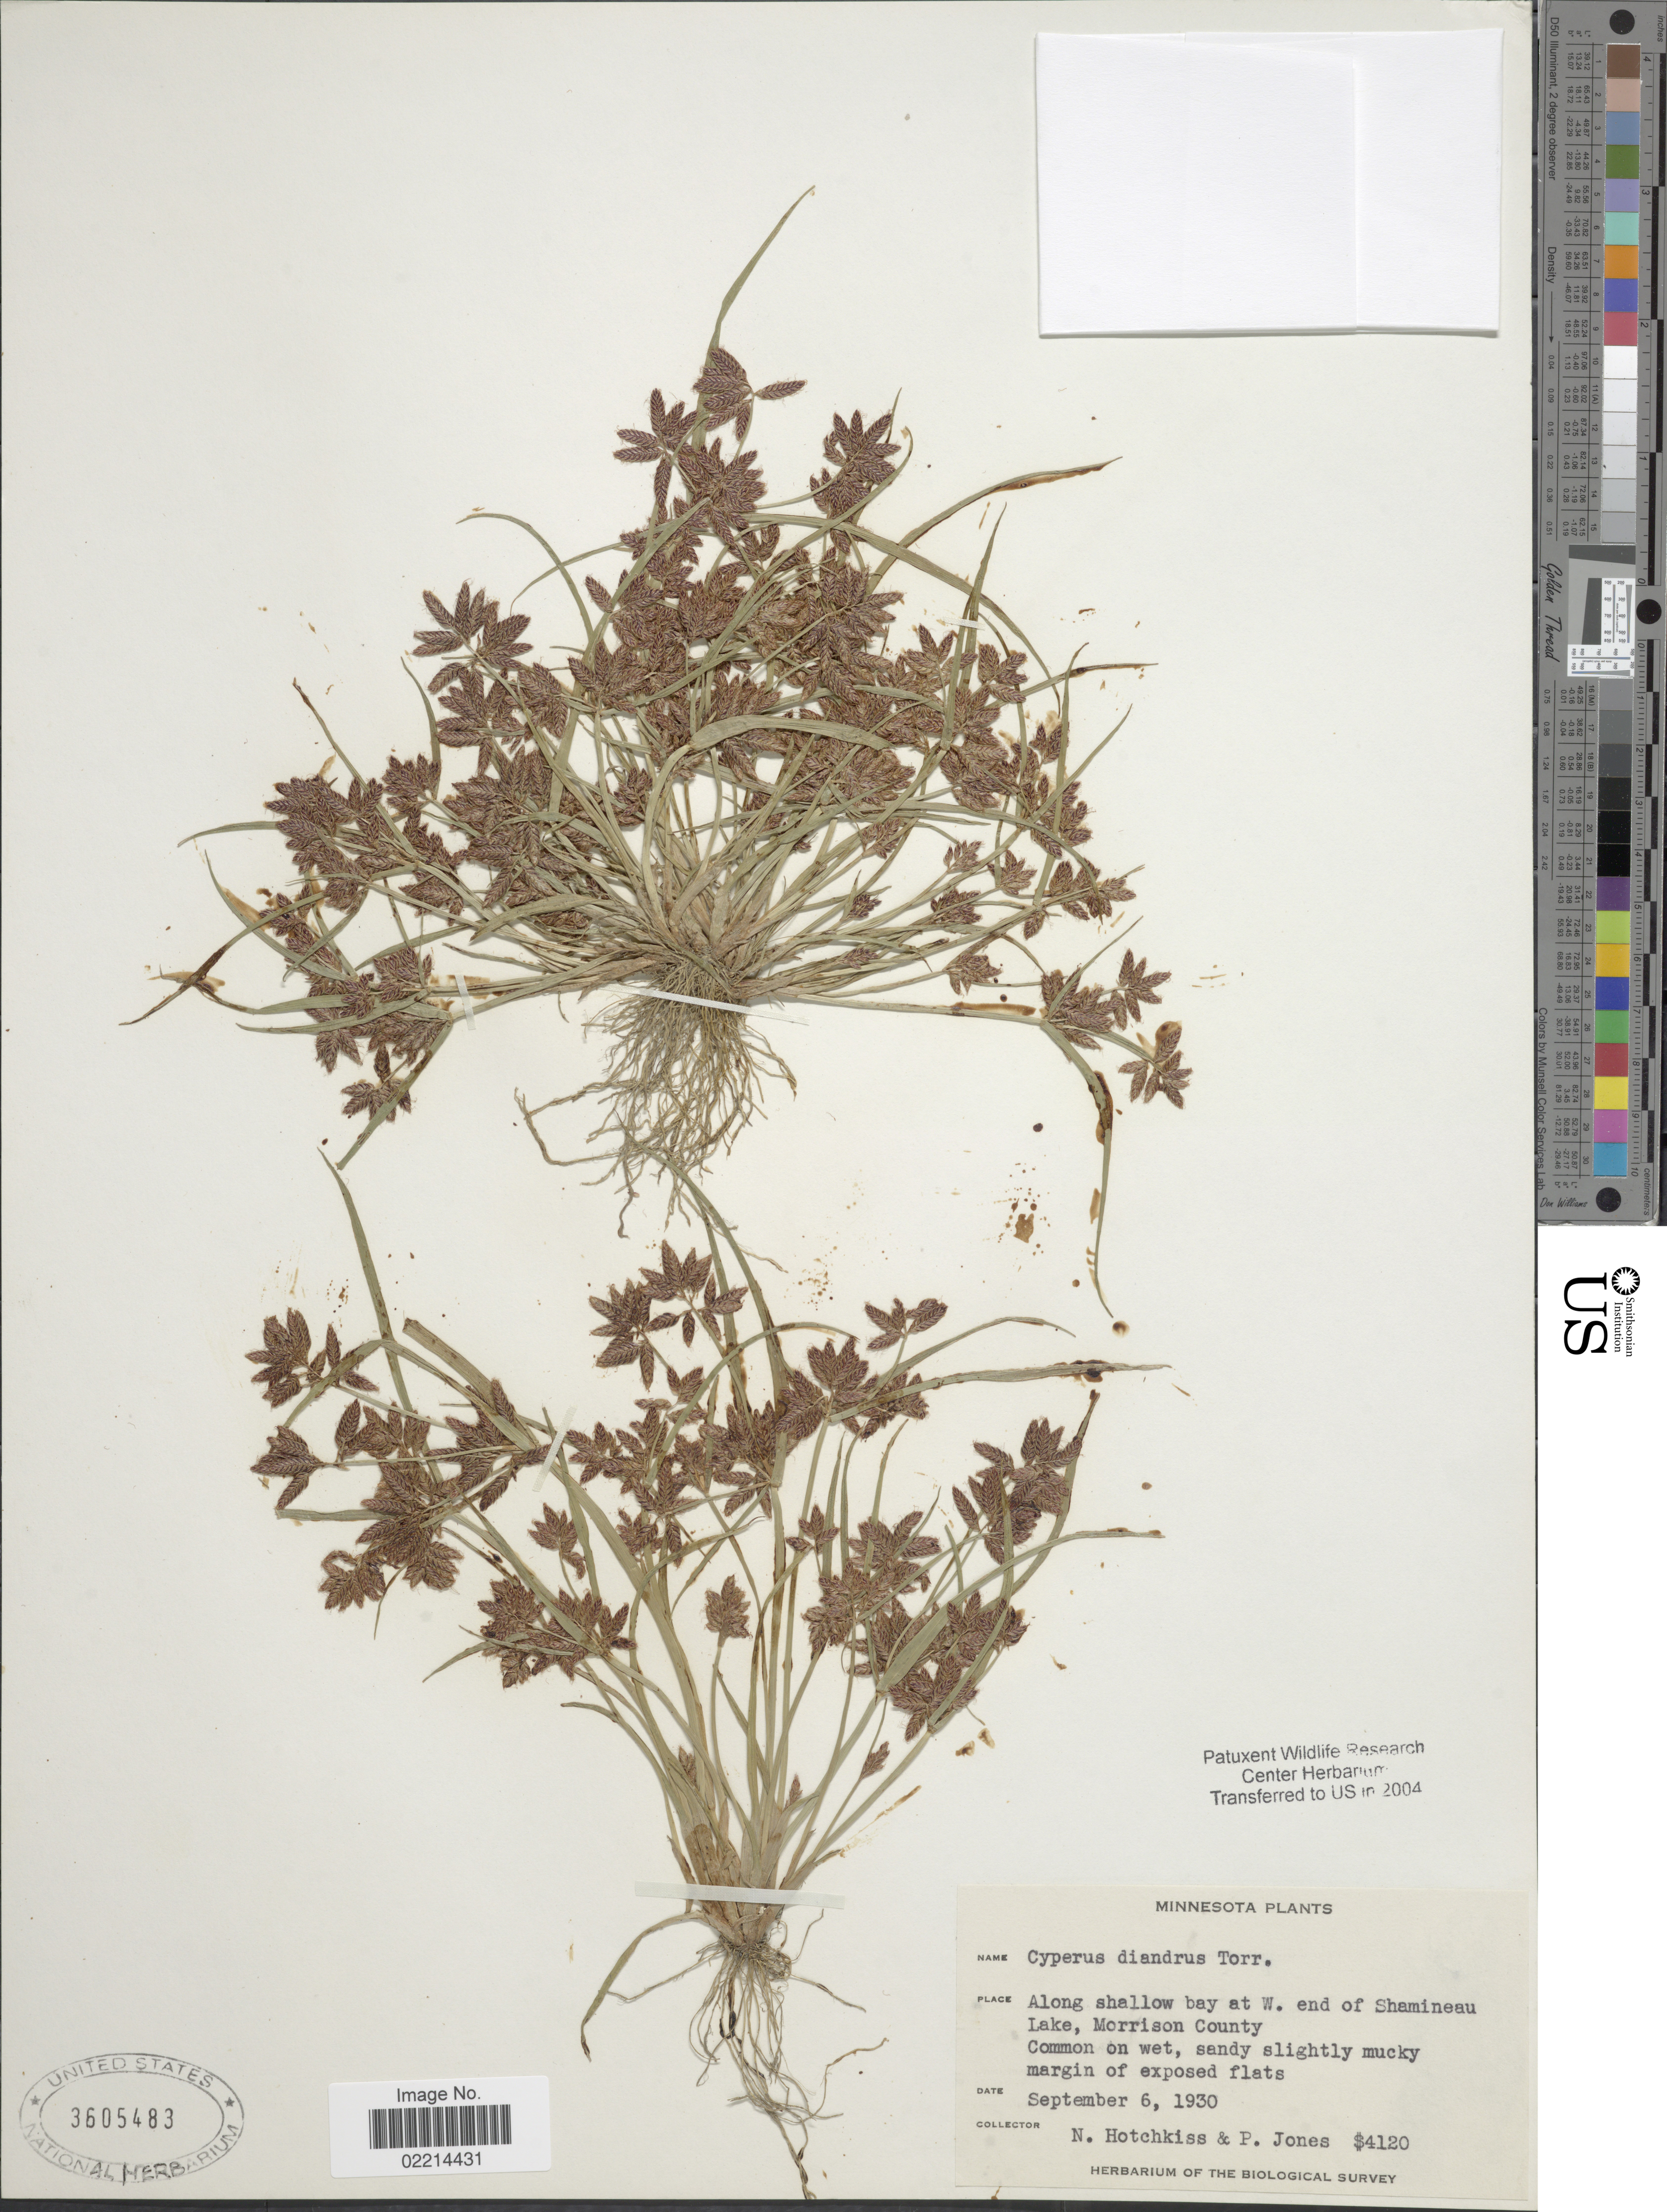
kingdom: Plantae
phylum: Tracheophyta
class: Liliopsida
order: Poales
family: Cyperaceae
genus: Cyperus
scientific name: Cyperus diandrus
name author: Torr.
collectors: N. Hotchkiss & P. Jones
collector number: $4120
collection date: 1930-09-06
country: United States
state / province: Minnesota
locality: Along shallow bay at W. end of Shamineau Lake, Morrison County.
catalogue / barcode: US 3605483